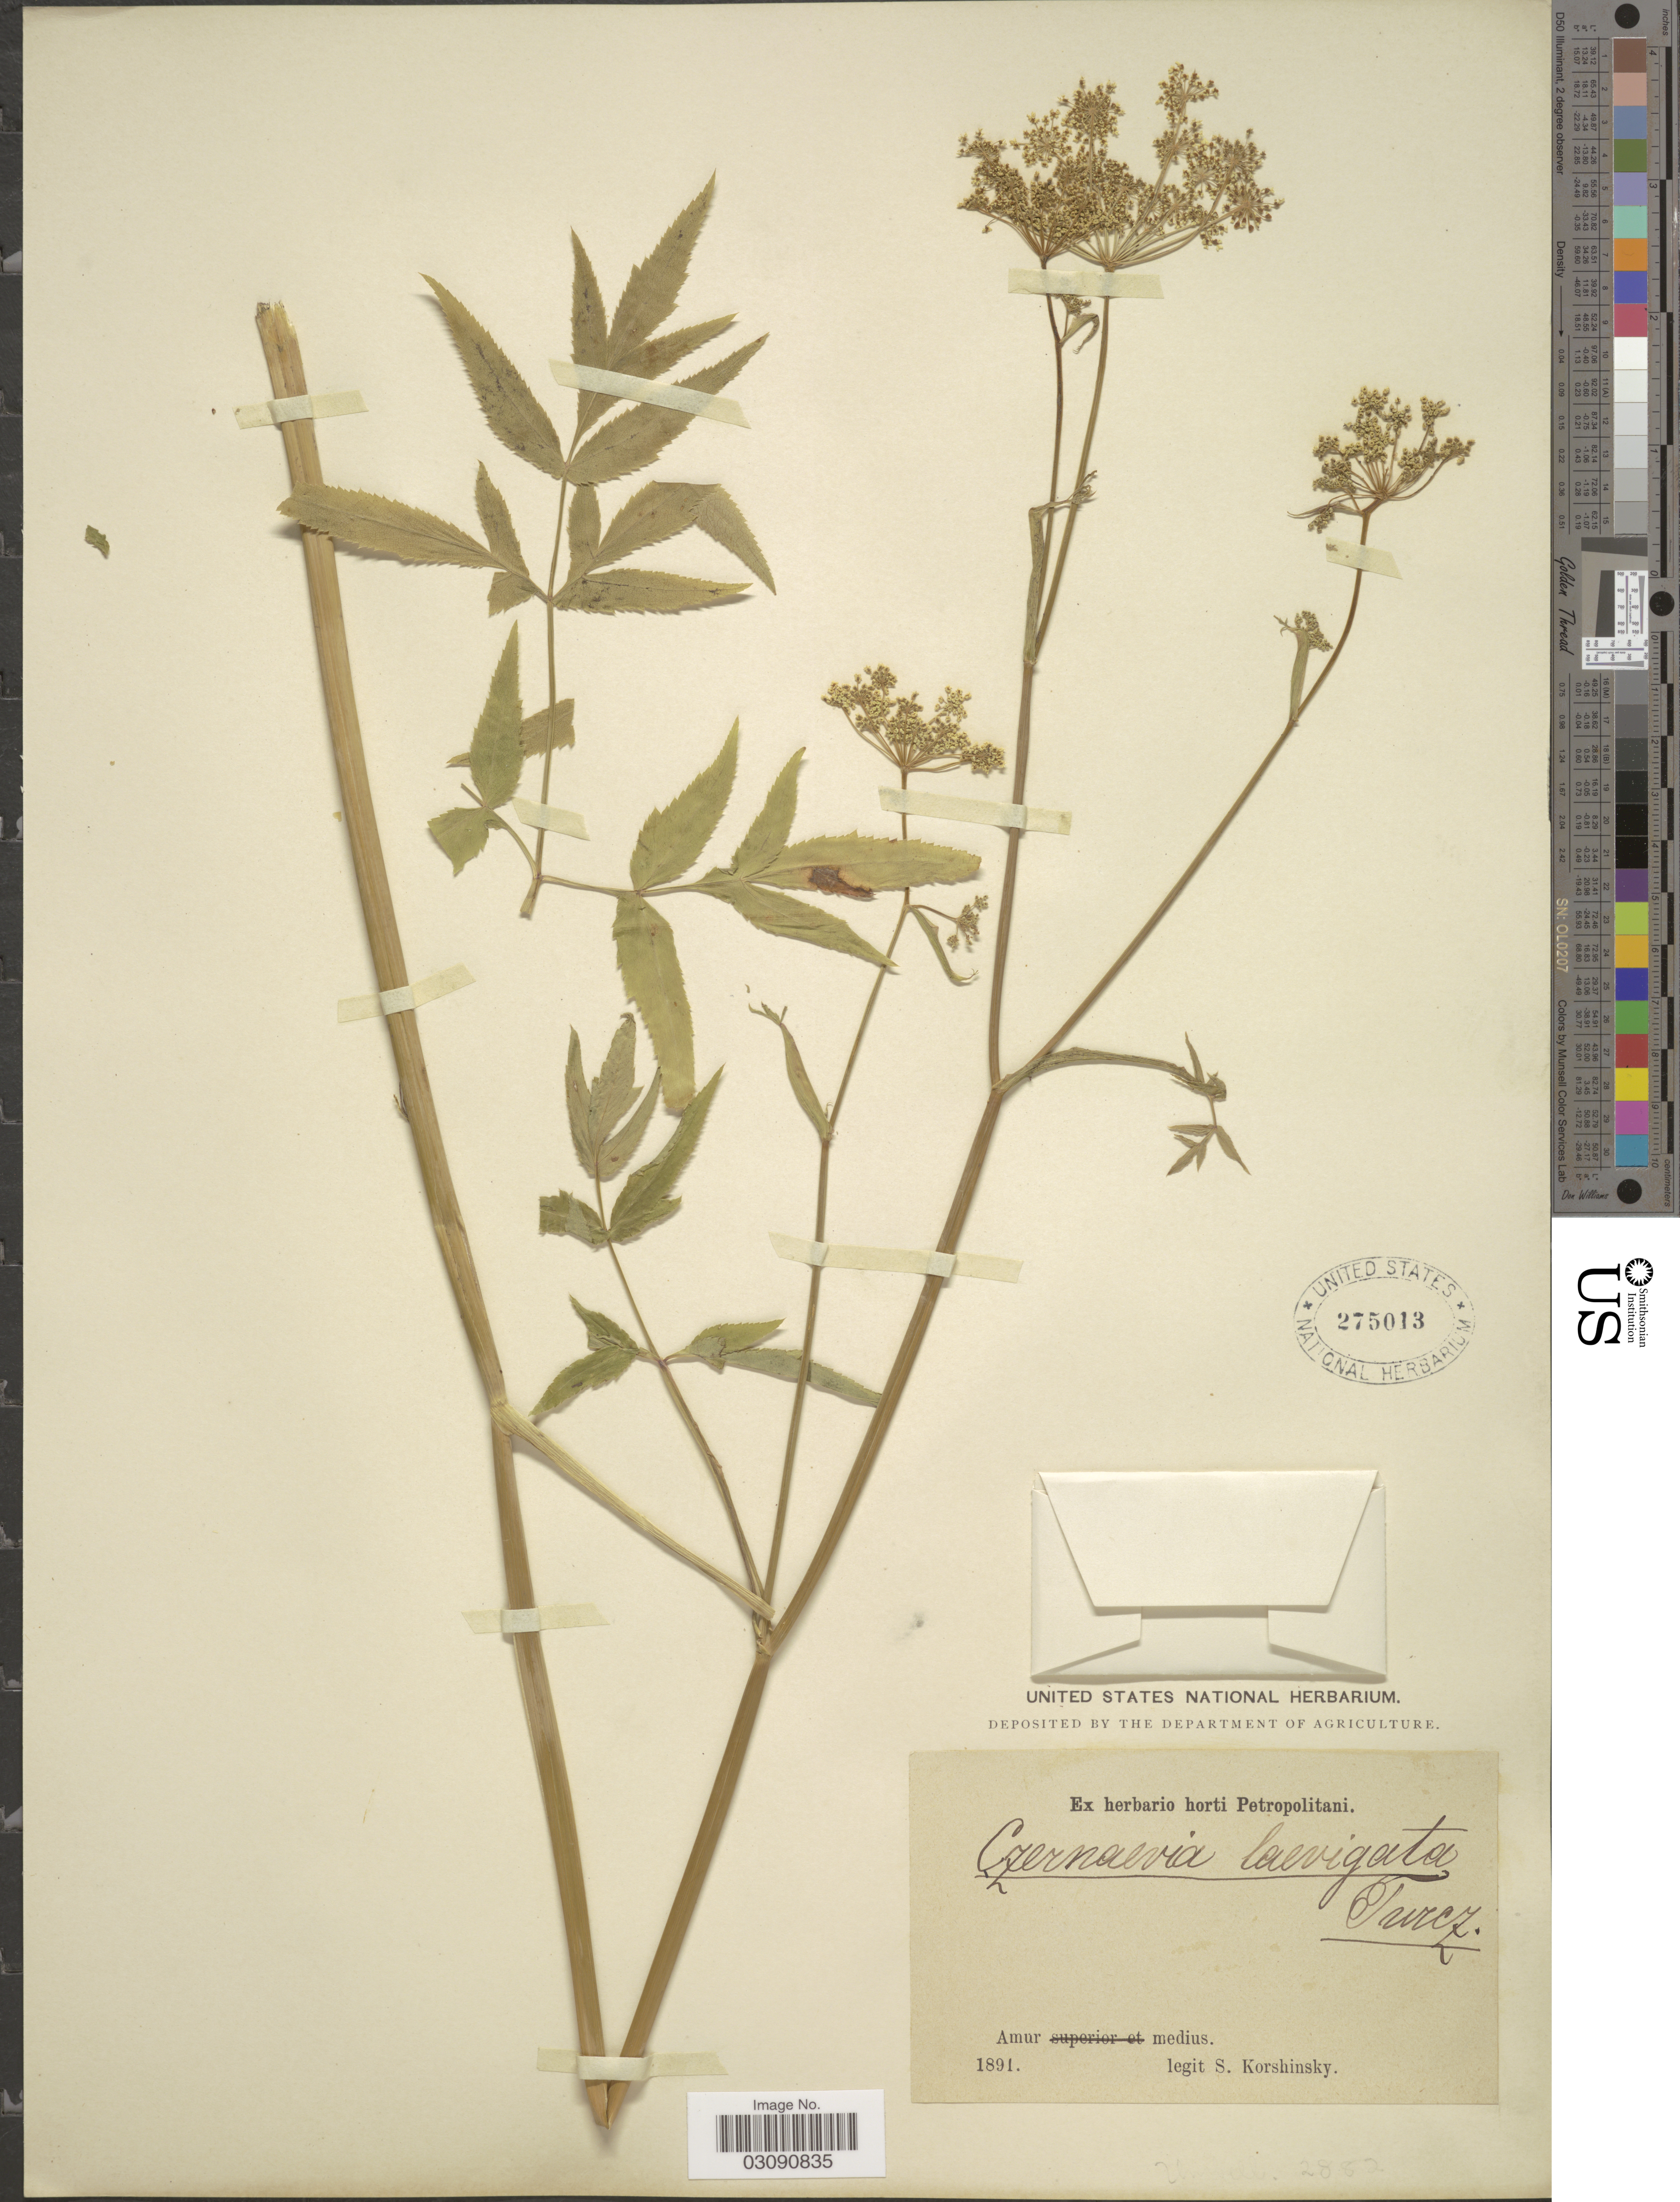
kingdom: Plantae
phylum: Tracheophyta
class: Magnoliopsida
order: Apiales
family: Apiaceae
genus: Czernaevia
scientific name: Czernaevia laevigata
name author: Turcz.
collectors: S. I. Korshinsky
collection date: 1891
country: Russian Federation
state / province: Amur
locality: Amur medius.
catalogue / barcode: US 275013